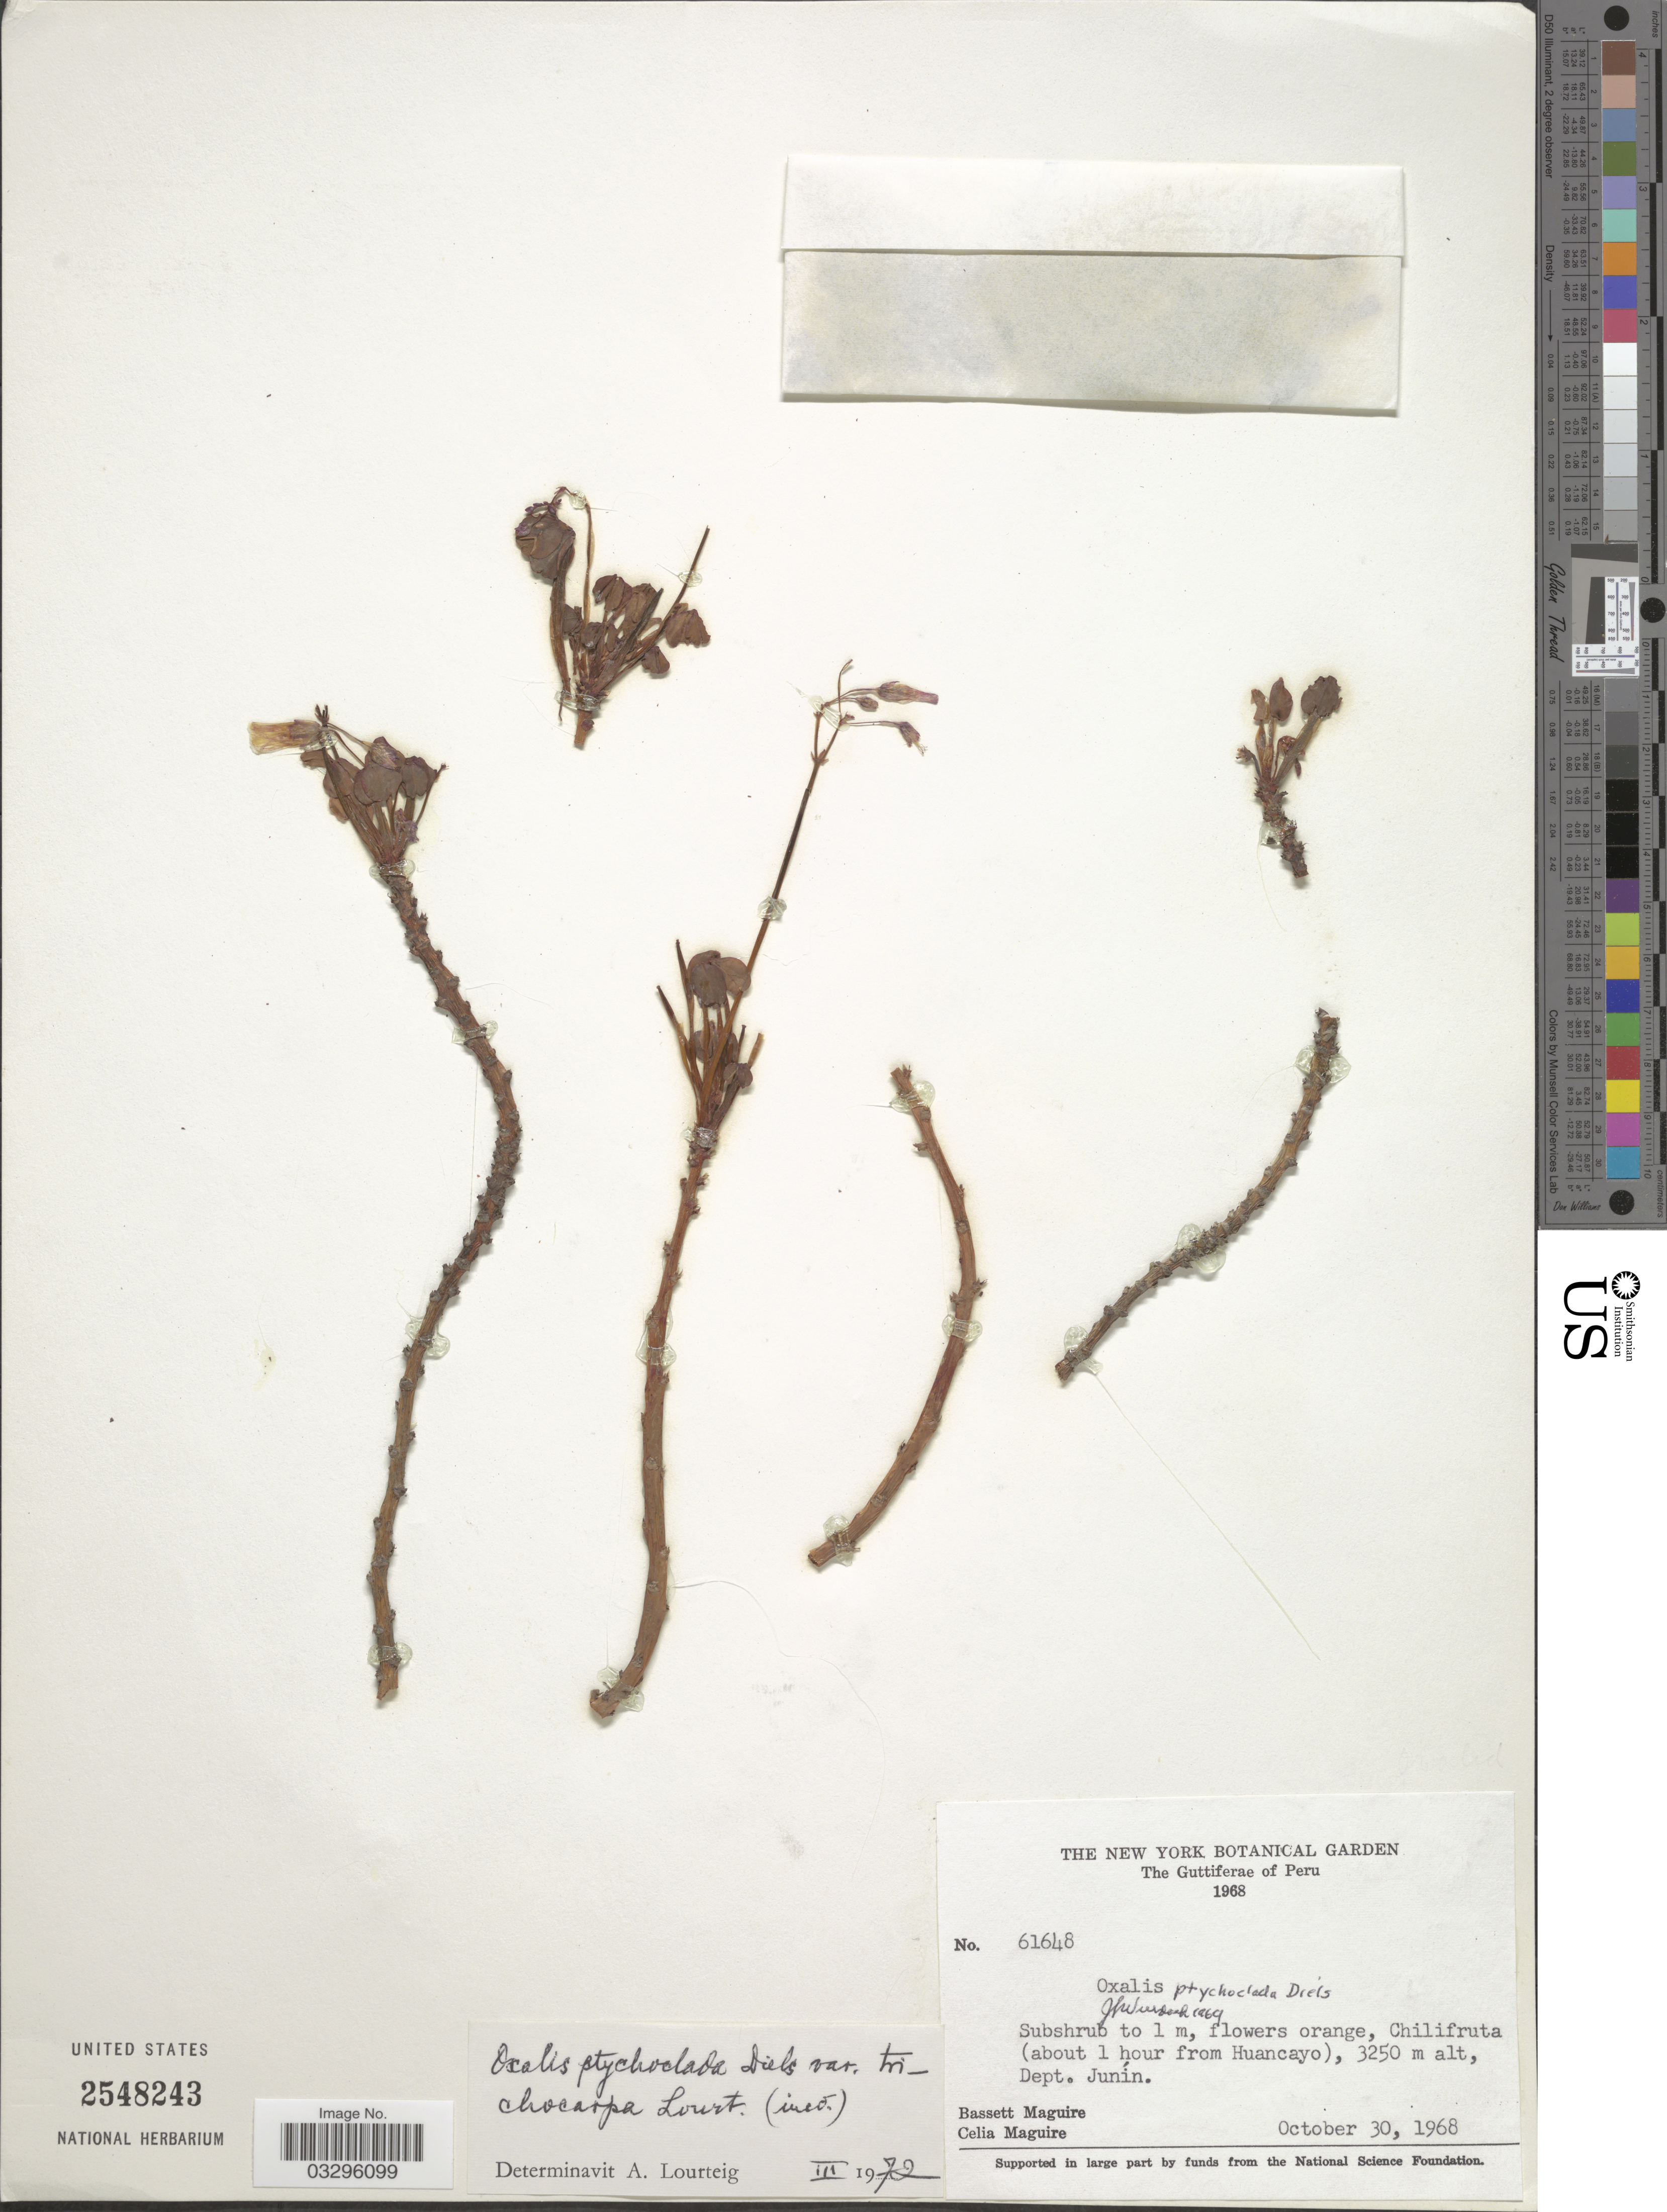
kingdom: Plantae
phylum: Tracheophyta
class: Magnoliopsida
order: Oxalidales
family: Oxalidaceae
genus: Oxalis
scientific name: Oxalis ptychoclada var. trichocarpa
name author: Lourteig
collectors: B. Maguire & C. K. Maguire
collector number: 61648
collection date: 1968-10-30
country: Peru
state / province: Junín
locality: The Guttiferae of Peru. Chilifruta (about 1 hour from Huancayo). Dept. Junín.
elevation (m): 3250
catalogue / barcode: US 2548243